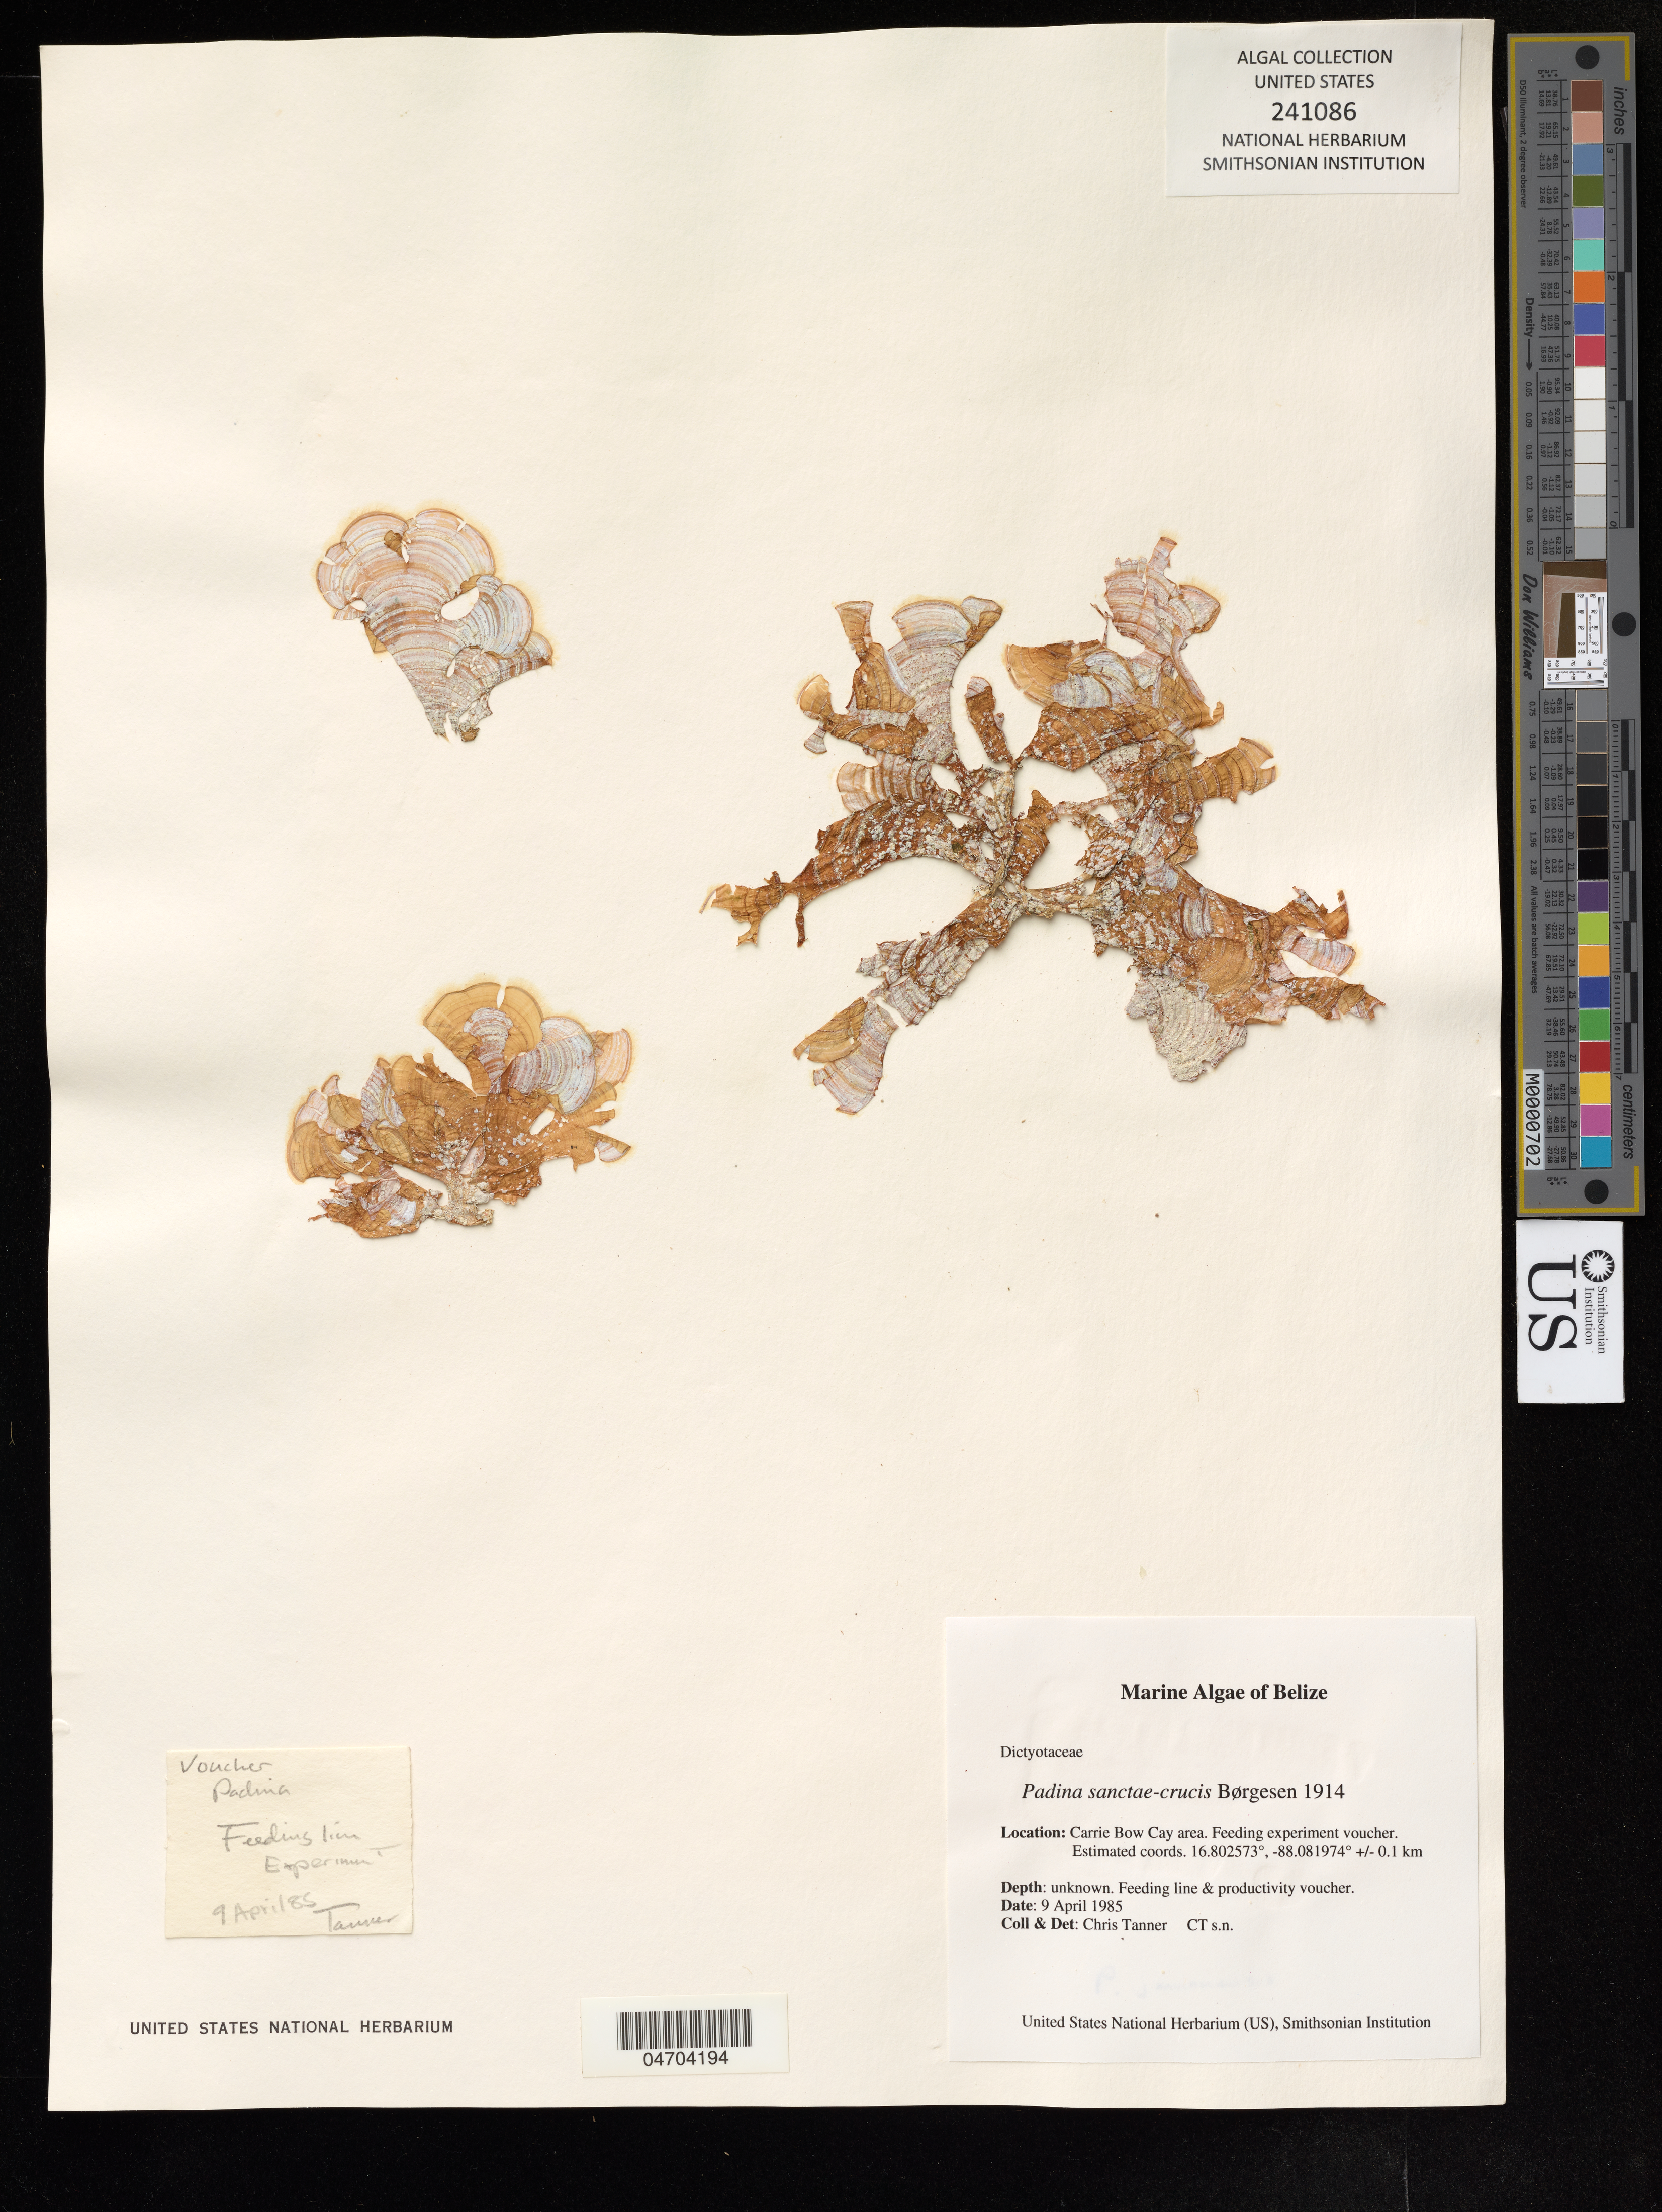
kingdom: Chromista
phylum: Ochrophyta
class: Phaeophyceae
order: Dictyotales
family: Dictyotaceae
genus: Padina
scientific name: Padina sanctae-crucis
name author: Børgesen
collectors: C. Tanner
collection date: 1985-04-09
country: Belize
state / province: Belize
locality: Carrie Bow Cay area, Feeding experiment voucher.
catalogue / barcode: US 241086